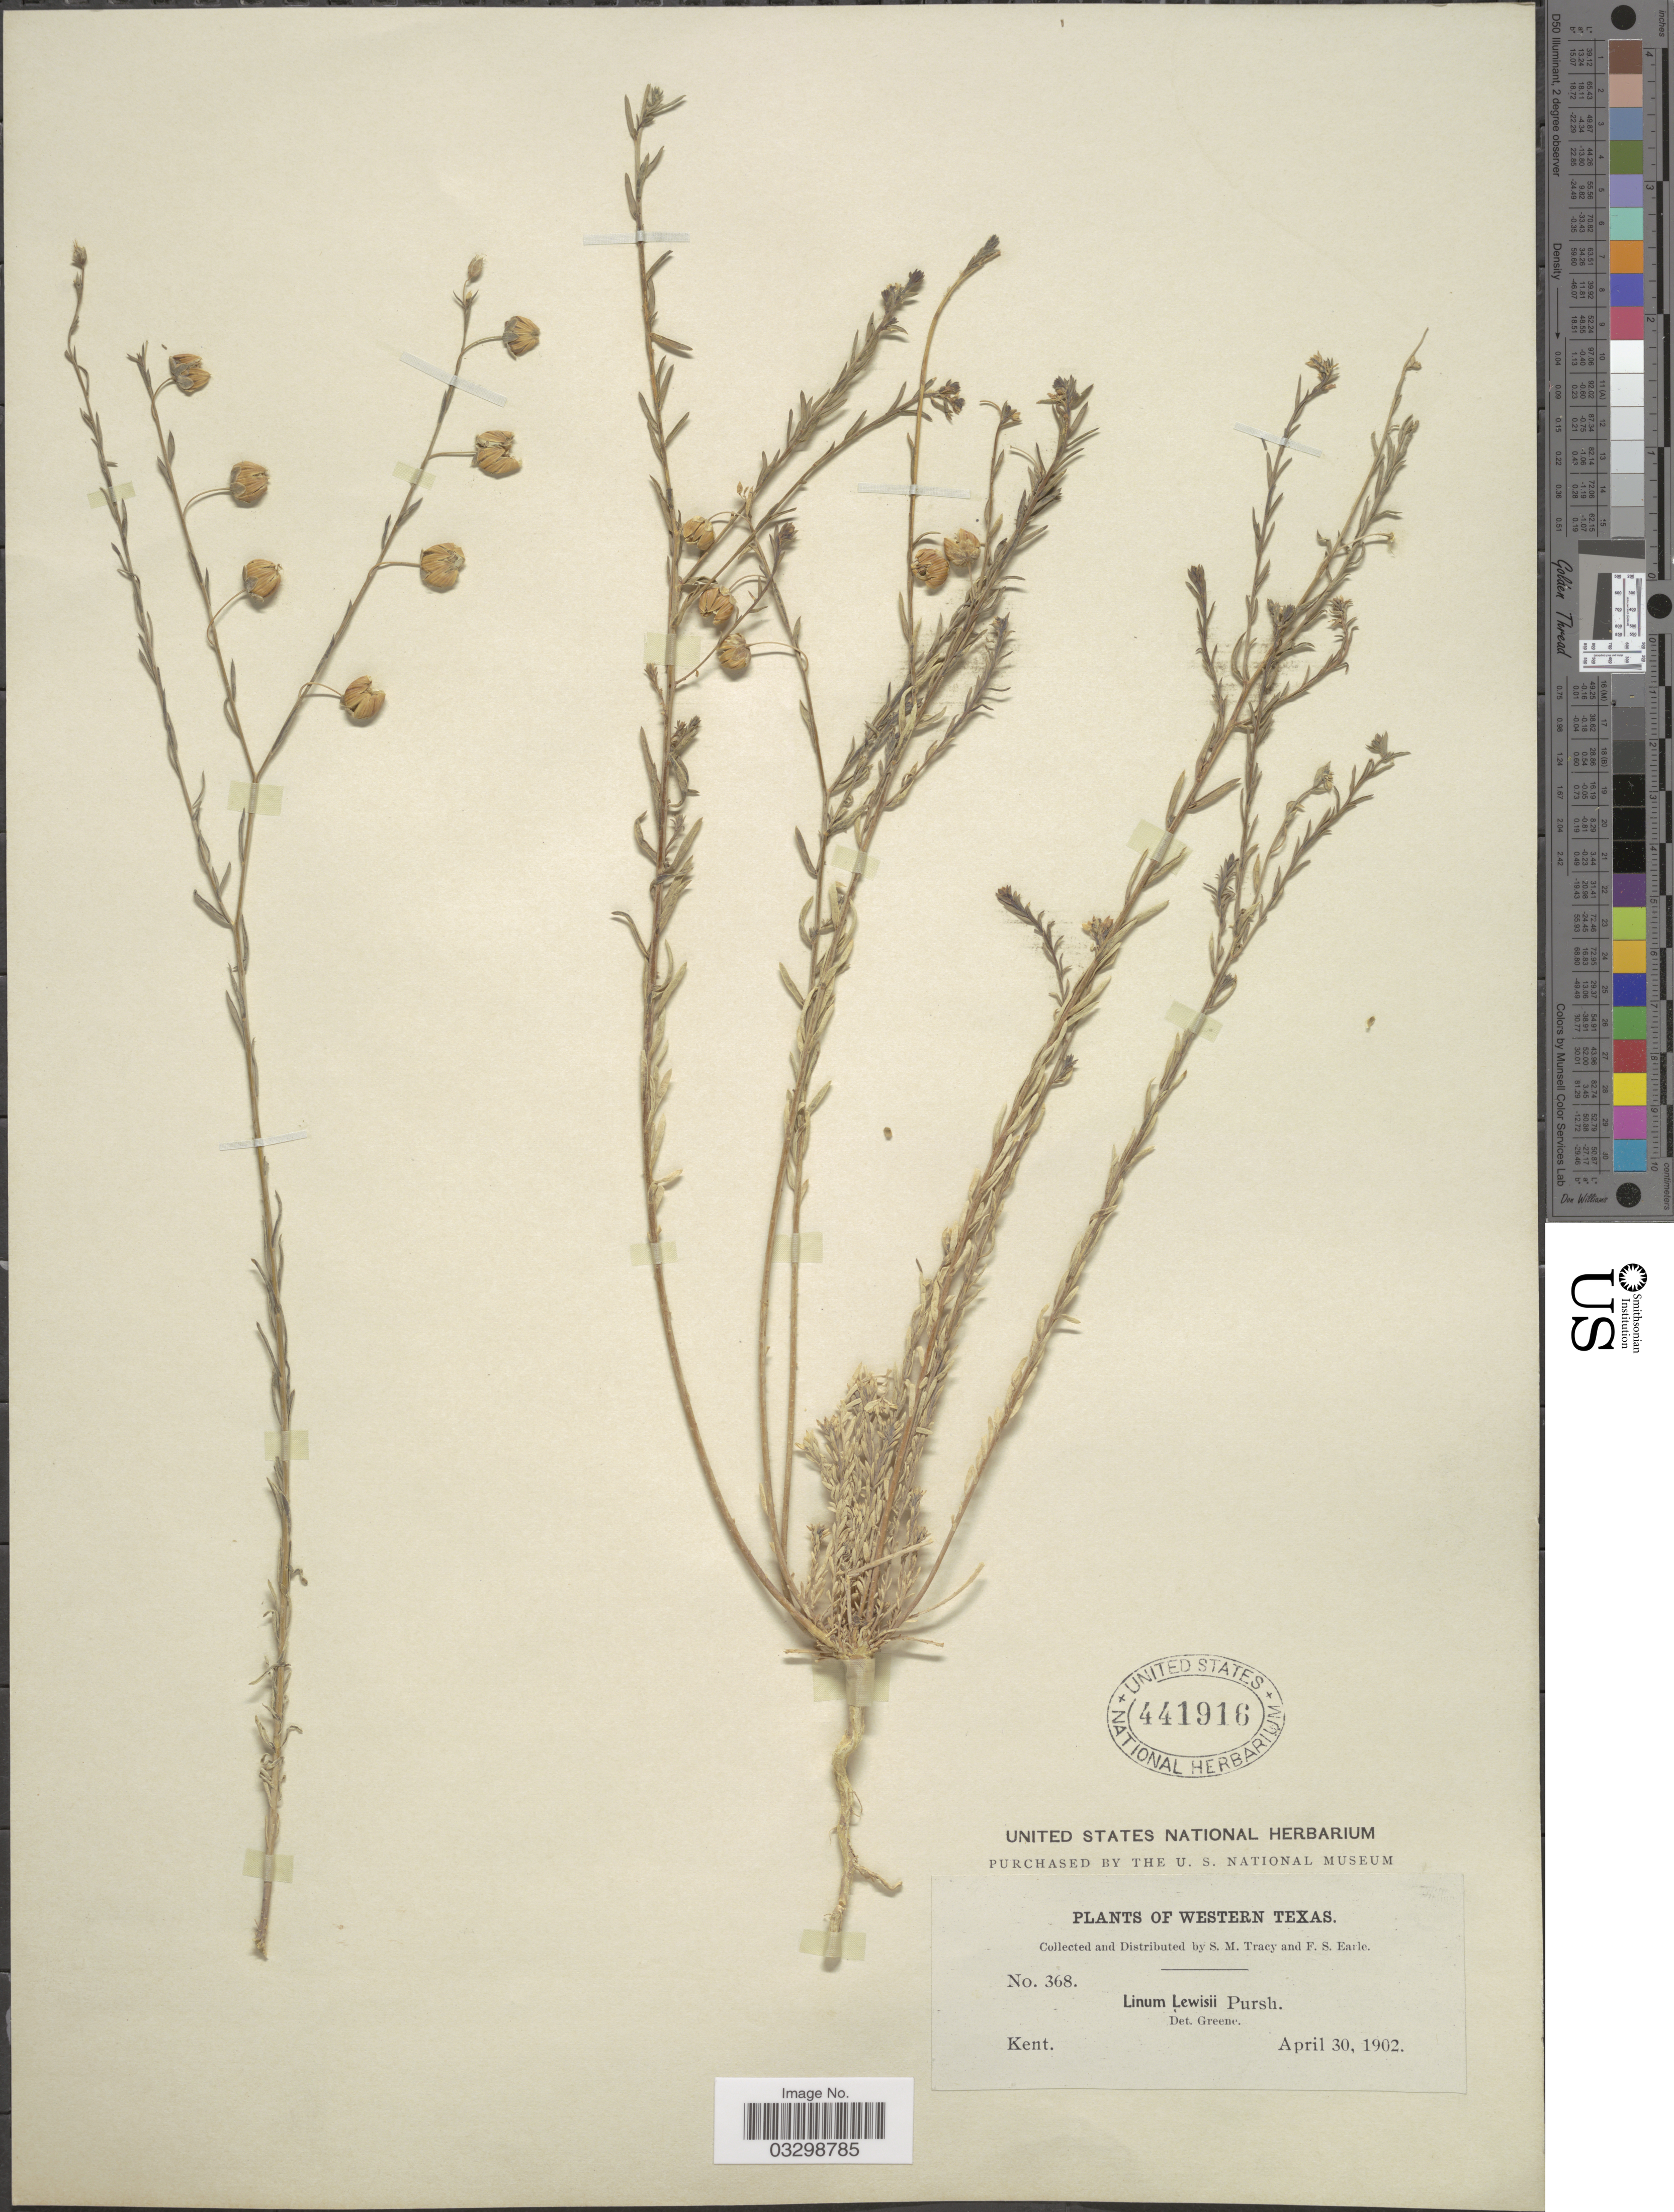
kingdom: Plantae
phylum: Tracheophyta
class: Magnoliopsida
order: Malpighiales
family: Linaceae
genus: Linum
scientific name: Linum lewisii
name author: Pursh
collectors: S. M. Tracy & F. S. Earle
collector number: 368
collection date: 1902-04-30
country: United States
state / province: Texas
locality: Western Texas. Kent.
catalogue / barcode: US 441916